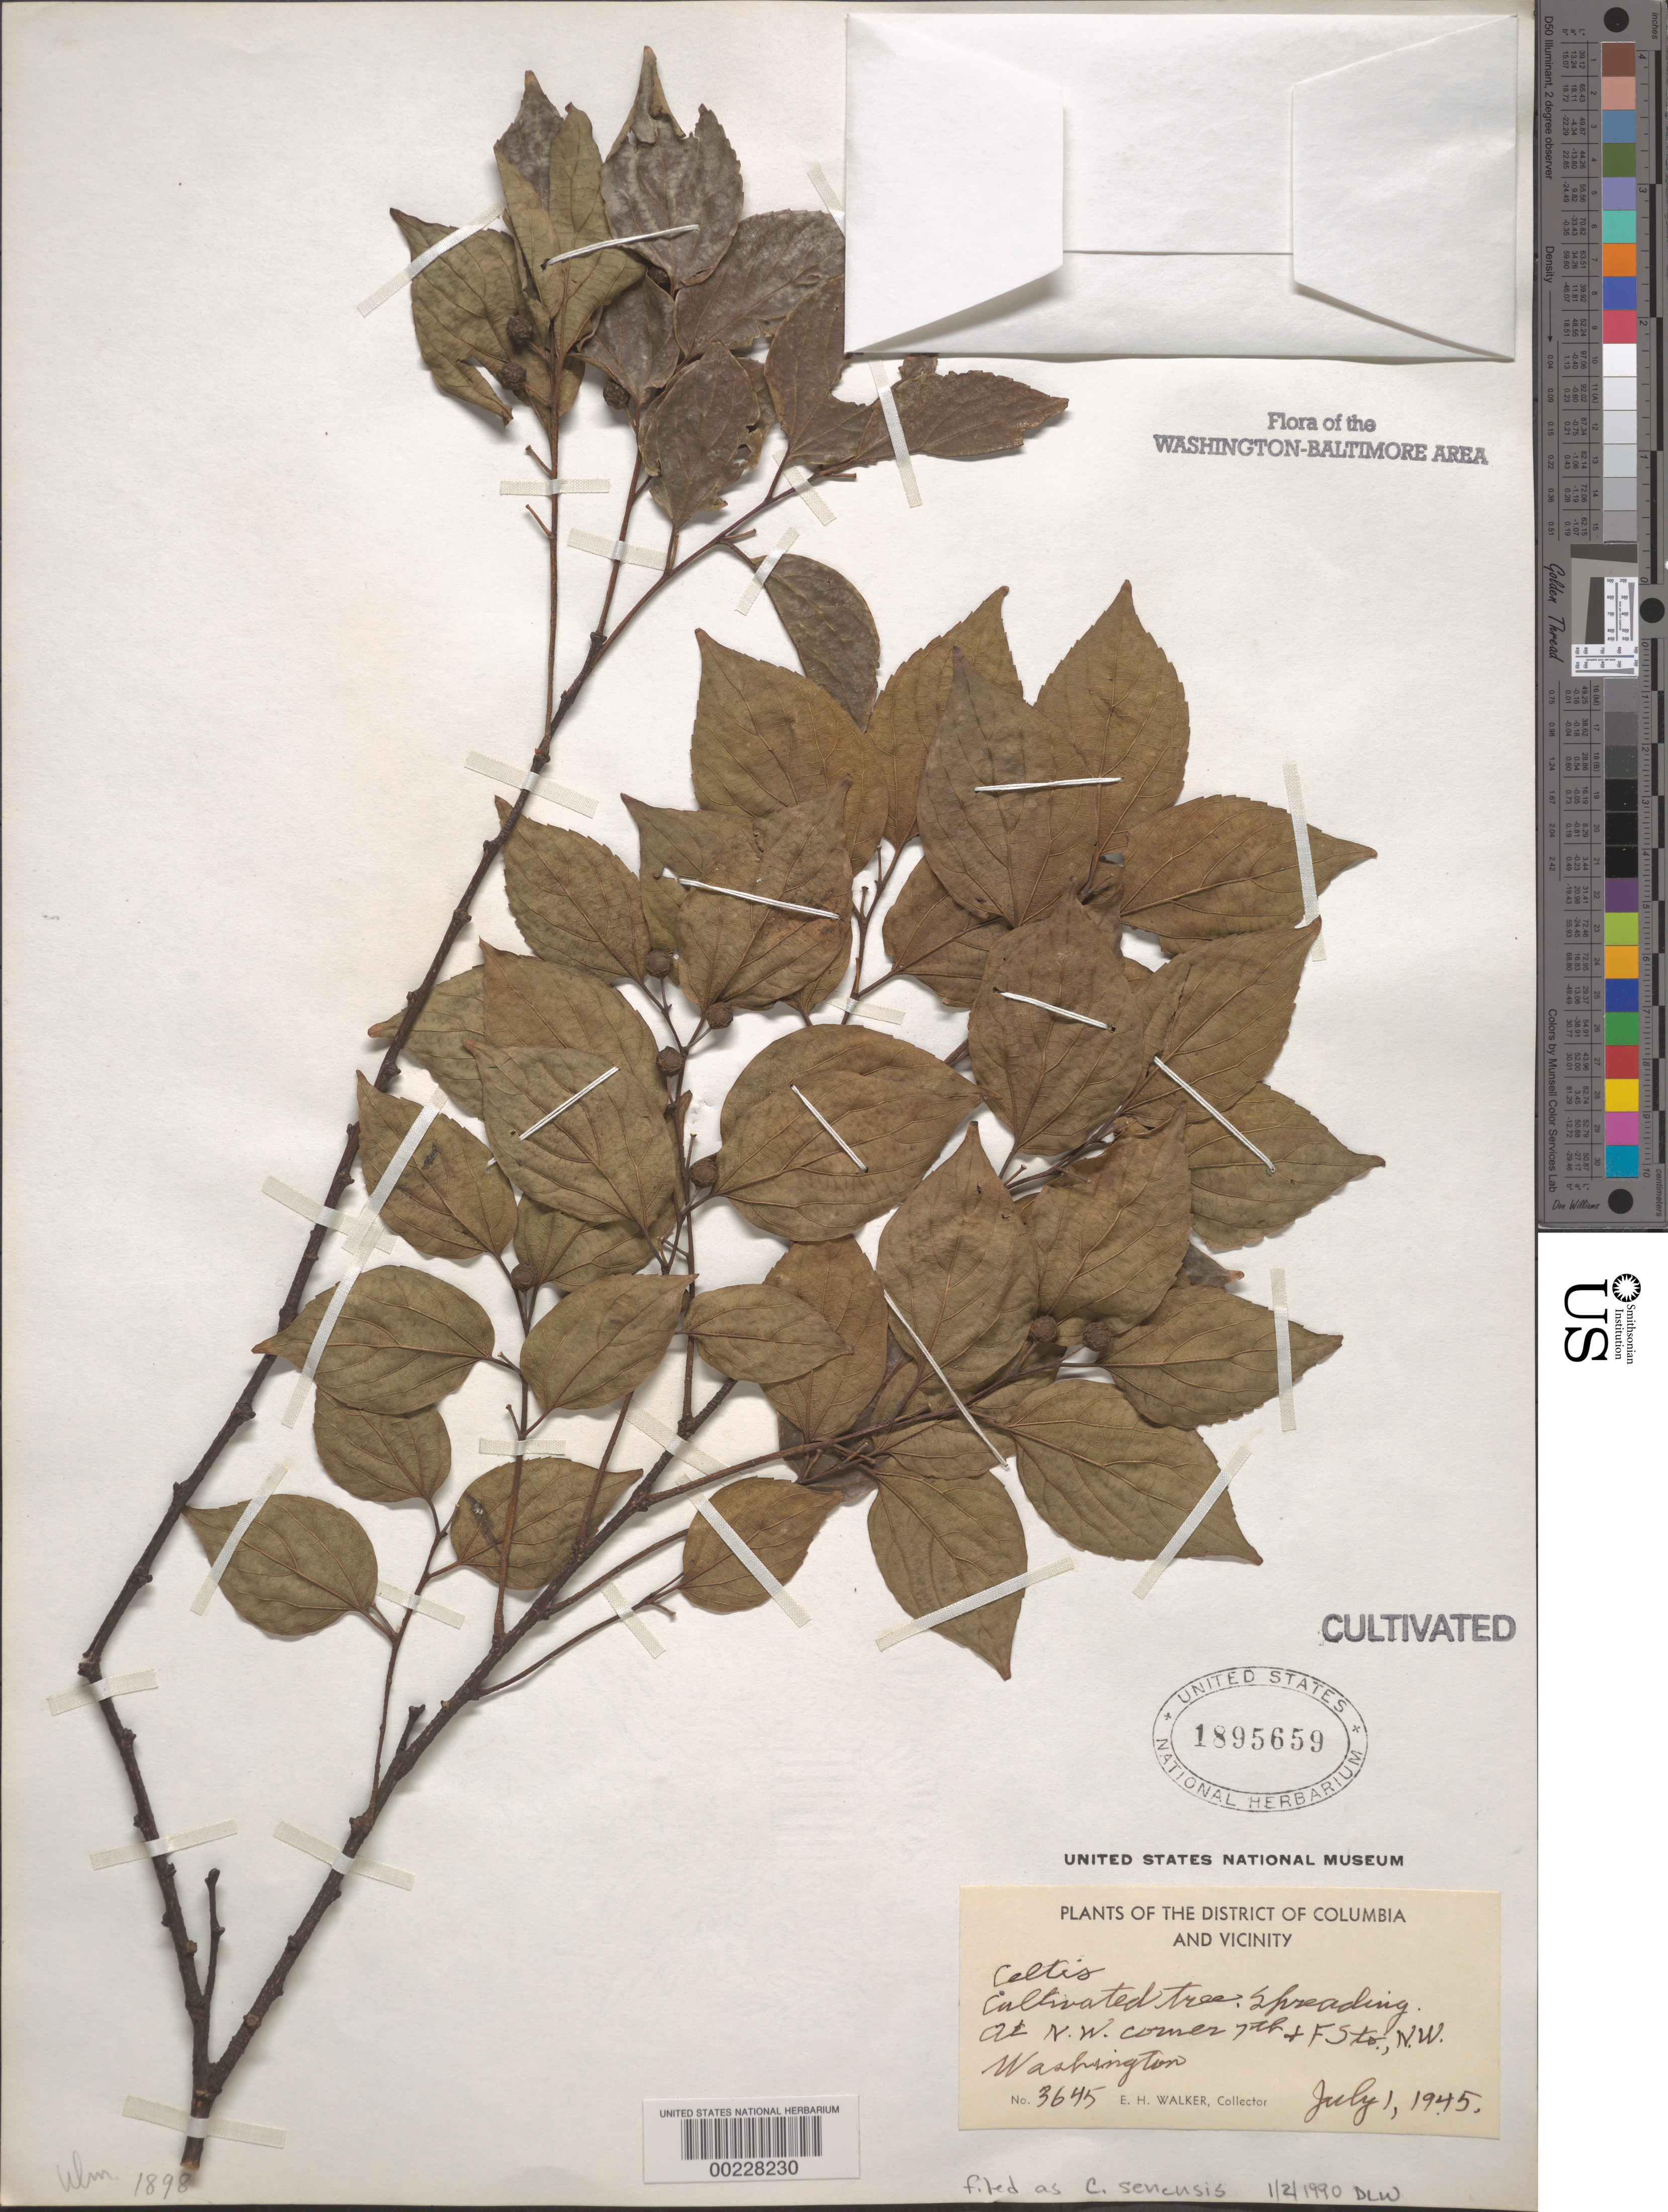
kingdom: Plantae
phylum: Tracheophyta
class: Magnoliopsida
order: Rosales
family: Cannabaceae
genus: Celtis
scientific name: Celtis sinensis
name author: Pers.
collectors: E. H. Walker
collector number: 3645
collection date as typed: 01 Jul 1945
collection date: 1945-07-01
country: United States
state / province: District of Columbia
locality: At NW Corner 7th and F Sts, NW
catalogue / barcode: US 1895659